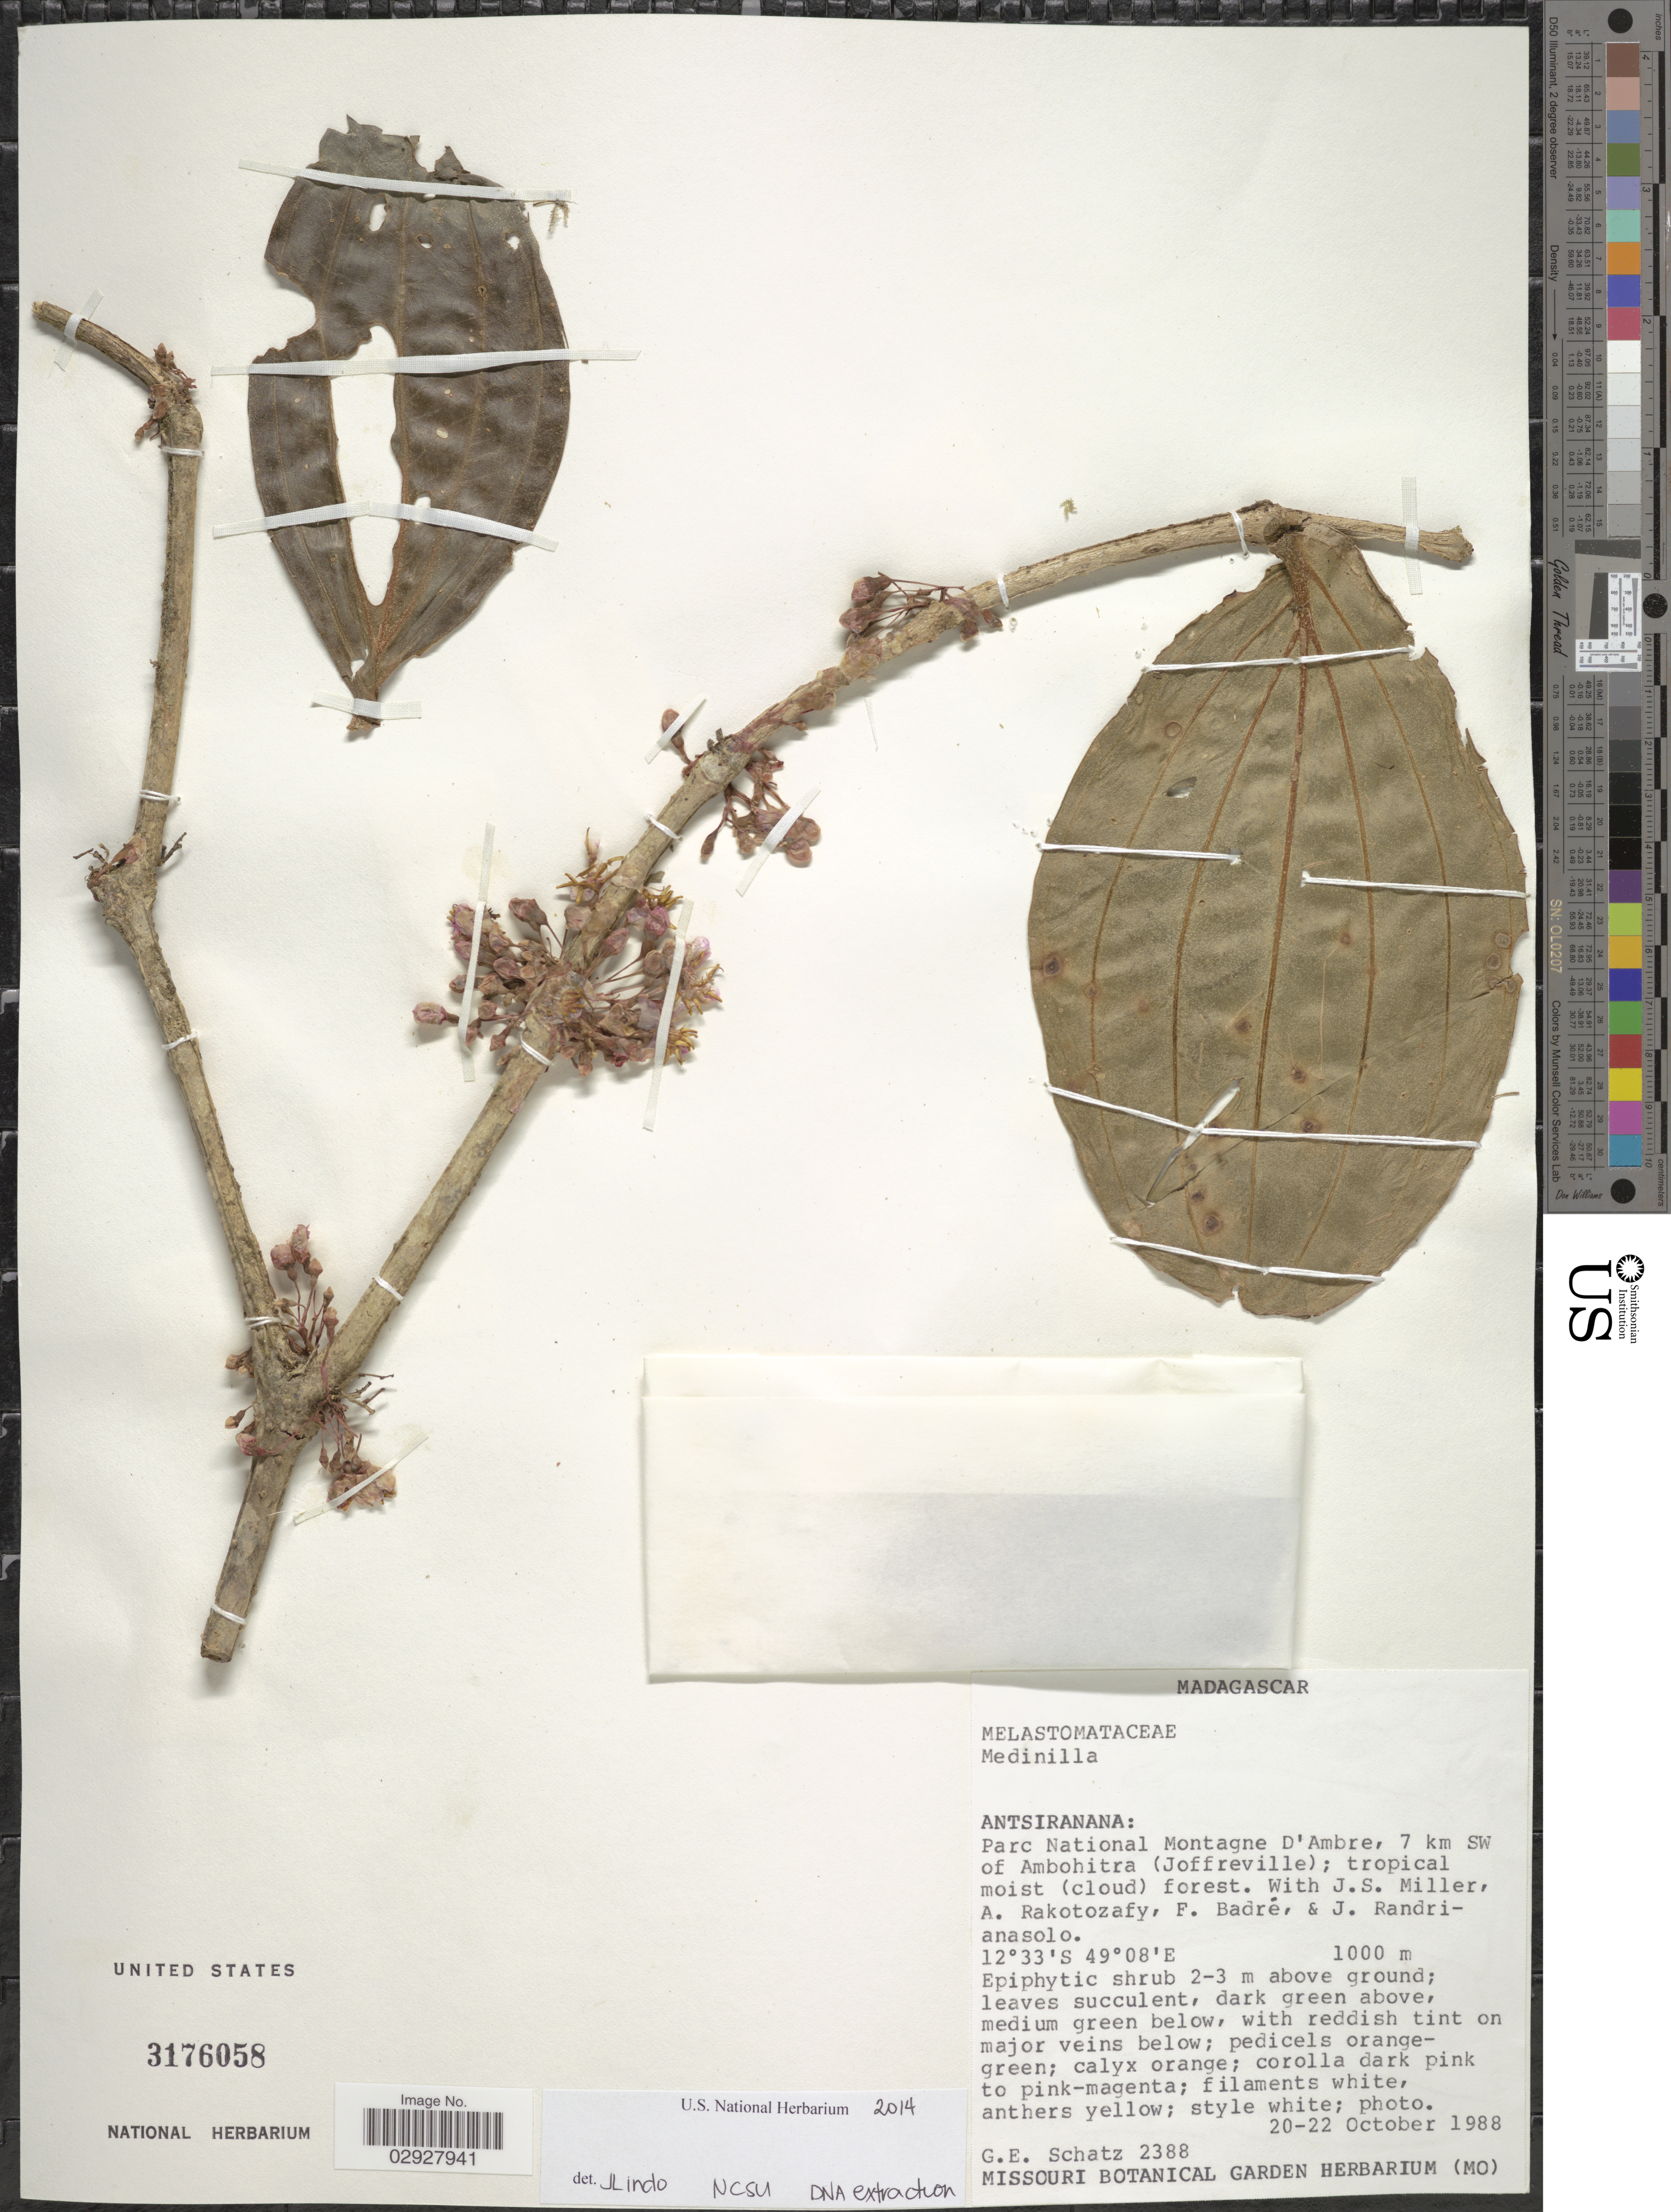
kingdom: Plantae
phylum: Tracheophyta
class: Magnoliopsida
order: Myrtales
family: Melastomataceae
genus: Medinilla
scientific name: Medinilla sp.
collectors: G. Schatz, J. S. Miller, A. Rakotozafy, F. Badré & J. Randrianasolo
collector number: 2388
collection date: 1988-10-20/1988-10-22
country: Madagascar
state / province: Diana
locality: Parc National Montagne D'Ambre, 7 km SW of Ambohitra (Joffreville).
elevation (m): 1000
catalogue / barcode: US 3176058